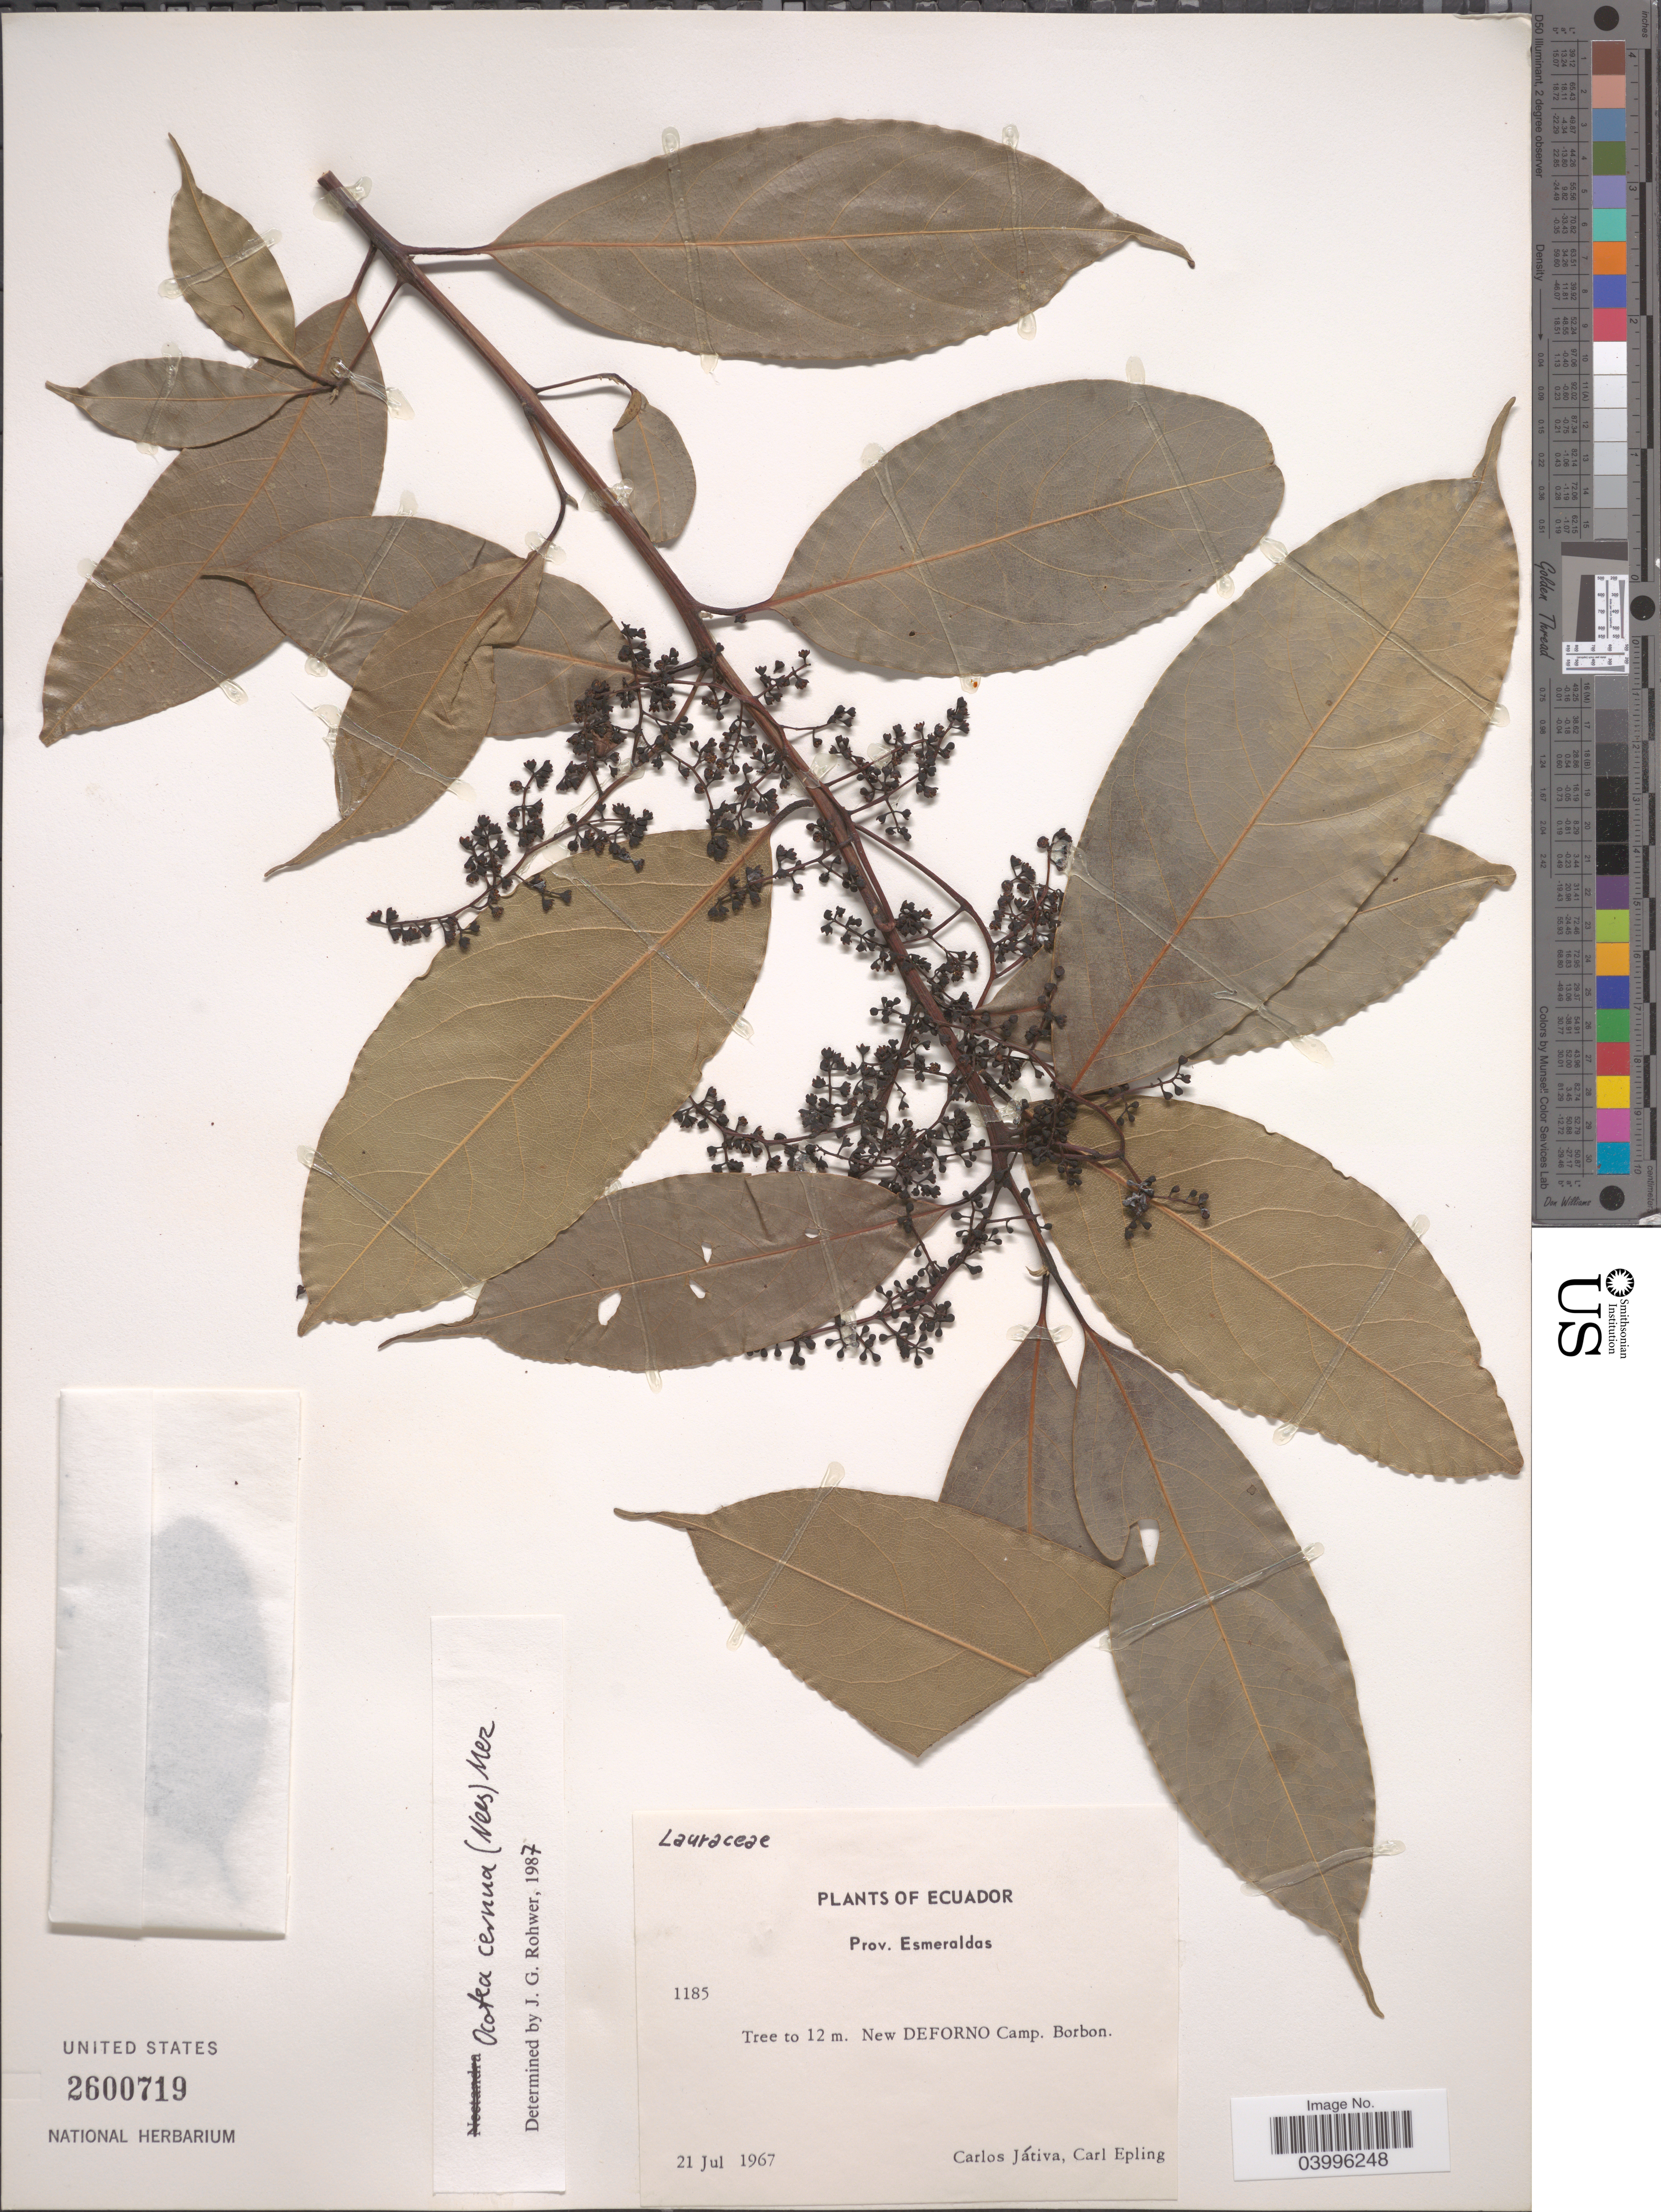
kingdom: Plantae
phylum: Tracheophyta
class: Magnoliopsida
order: Laurales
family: Lauraceae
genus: Ocotea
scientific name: Ocotea cernua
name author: (Nees) Mez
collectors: C. D. Játiva & C. C. Epling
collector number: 1185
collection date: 1967-07-21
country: Ecuador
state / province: Esmeraldas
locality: New Deforno Camp. Borbon.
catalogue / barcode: US 2600719